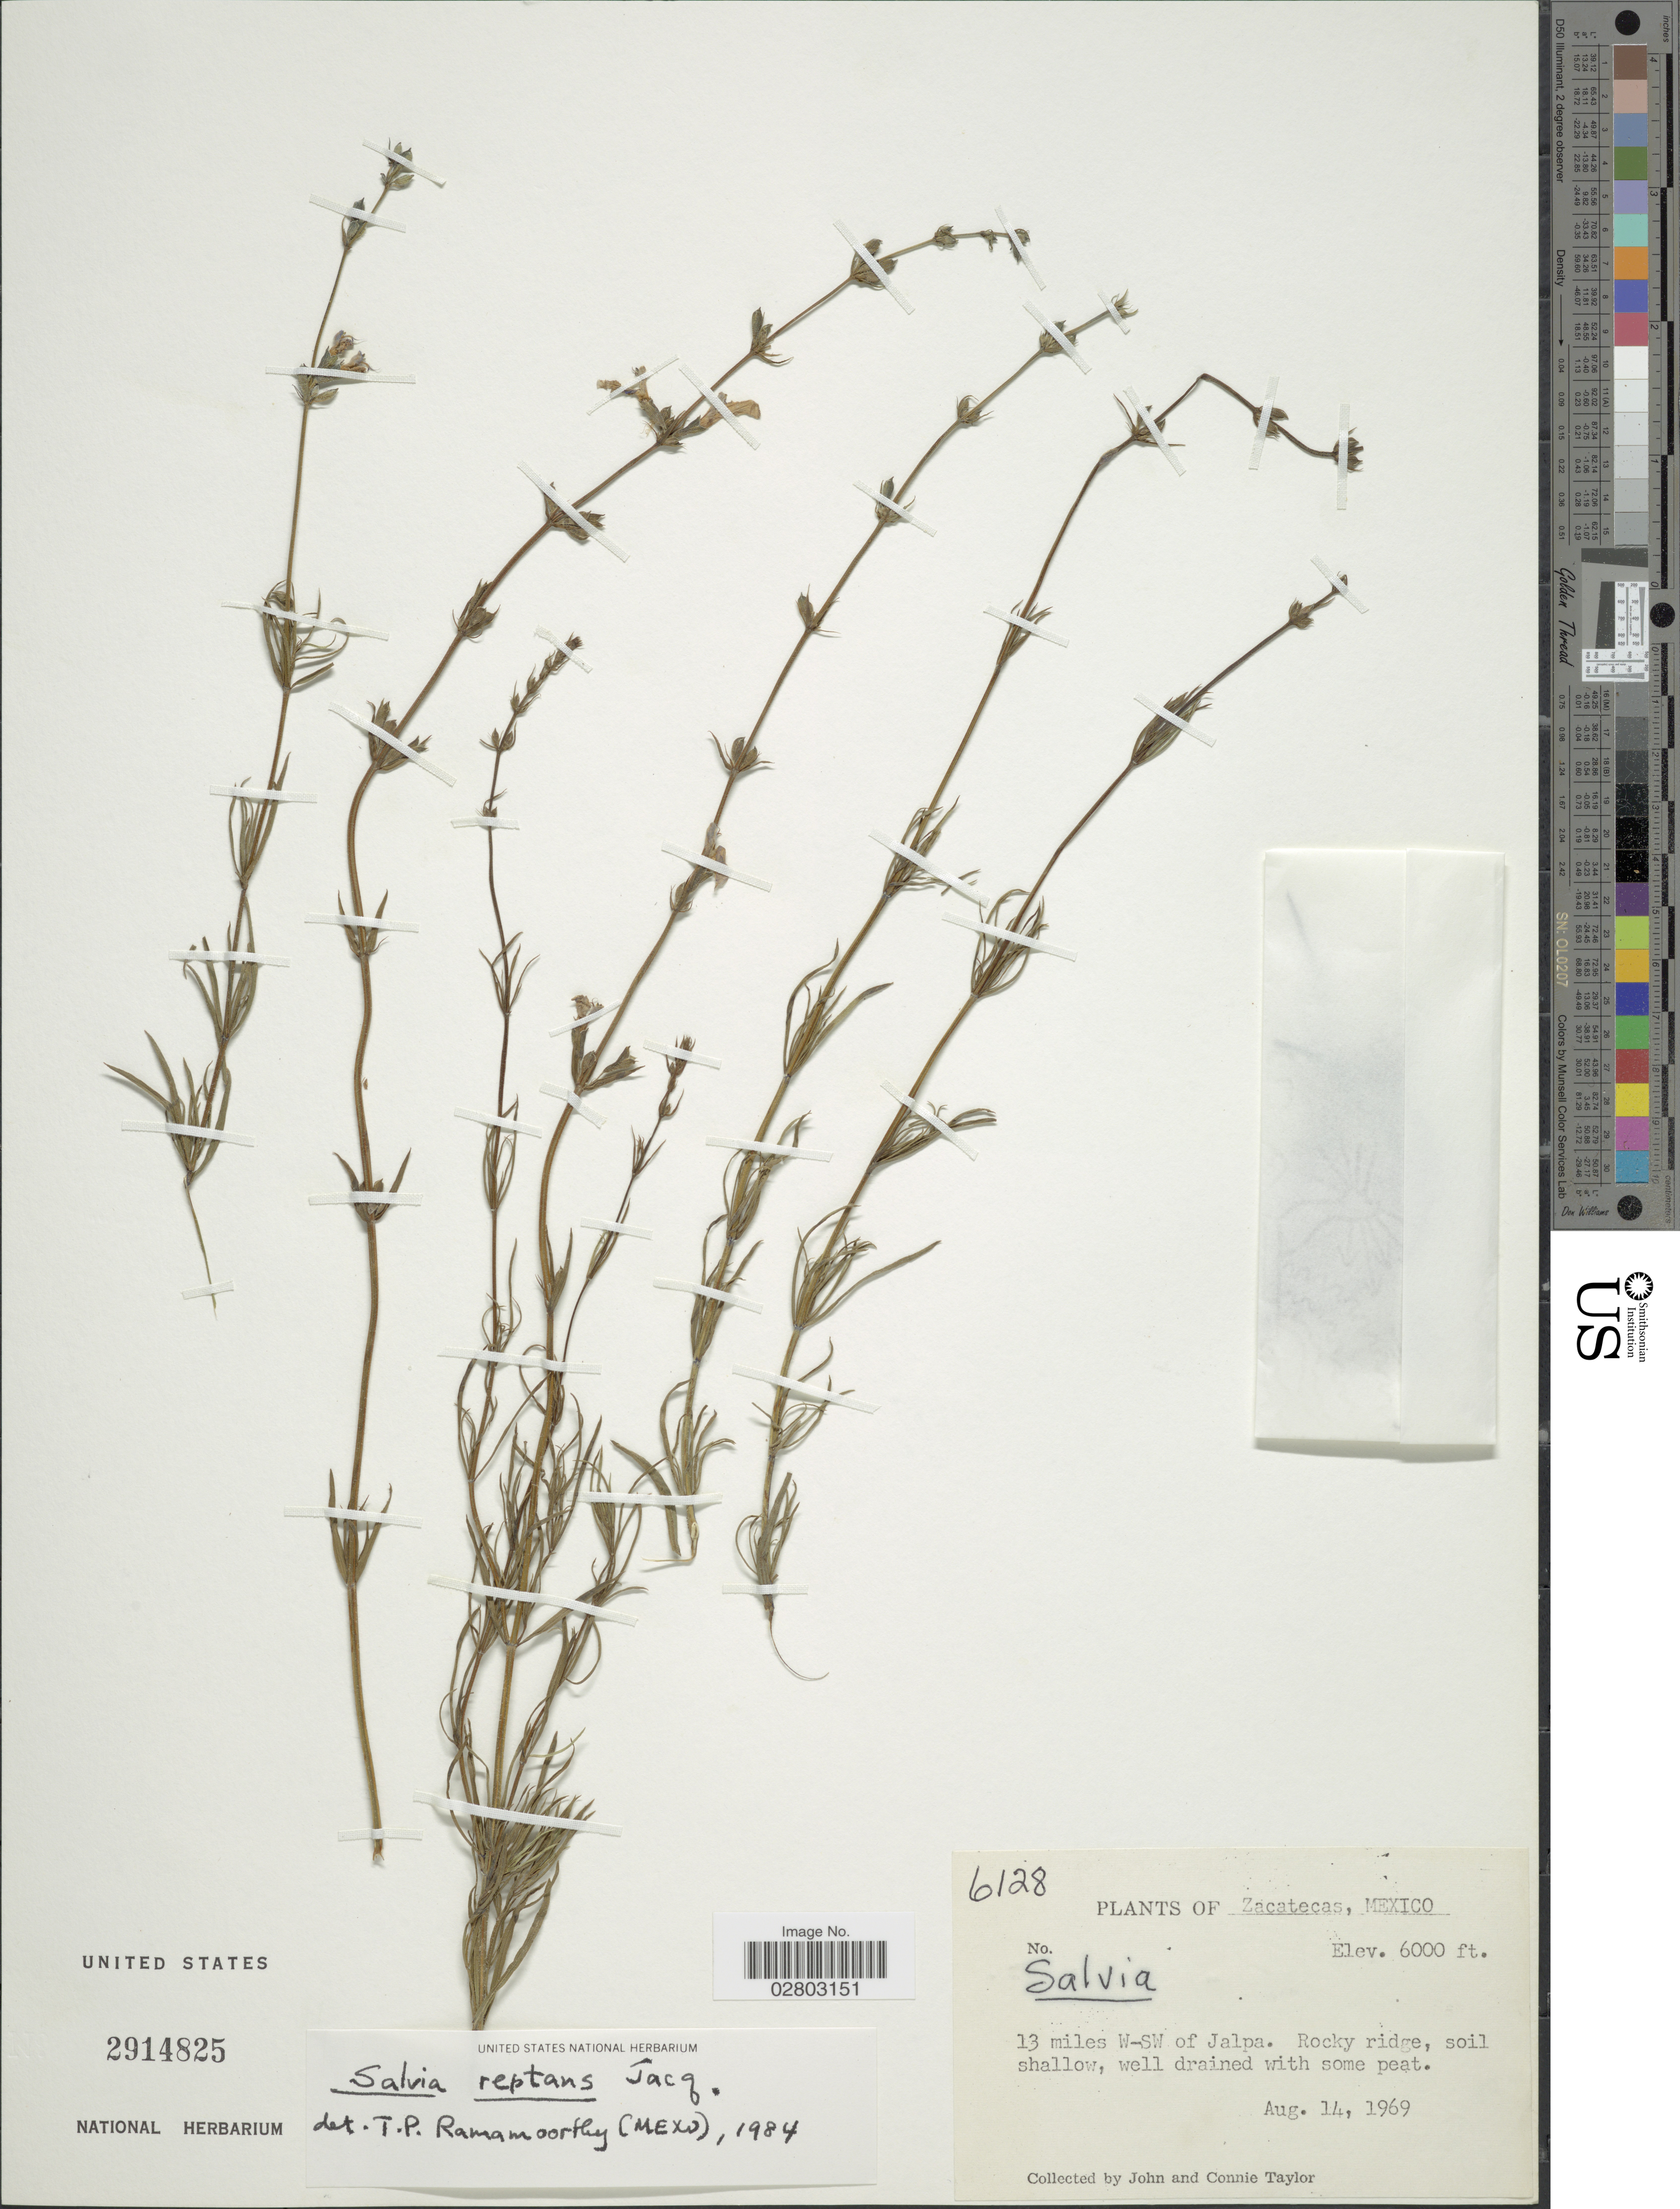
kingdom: Plantae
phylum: Tracheophyta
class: Magnoliopsida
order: Lamiales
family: Lamiaceae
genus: Salvia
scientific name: Salvia reptans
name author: Jacq.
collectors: J. Taylor & C. Taylor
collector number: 6128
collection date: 1969-08-14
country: Mexico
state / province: Zacatecas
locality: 13 miles W-SW of Jalpa.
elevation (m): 1829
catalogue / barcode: US 2914825